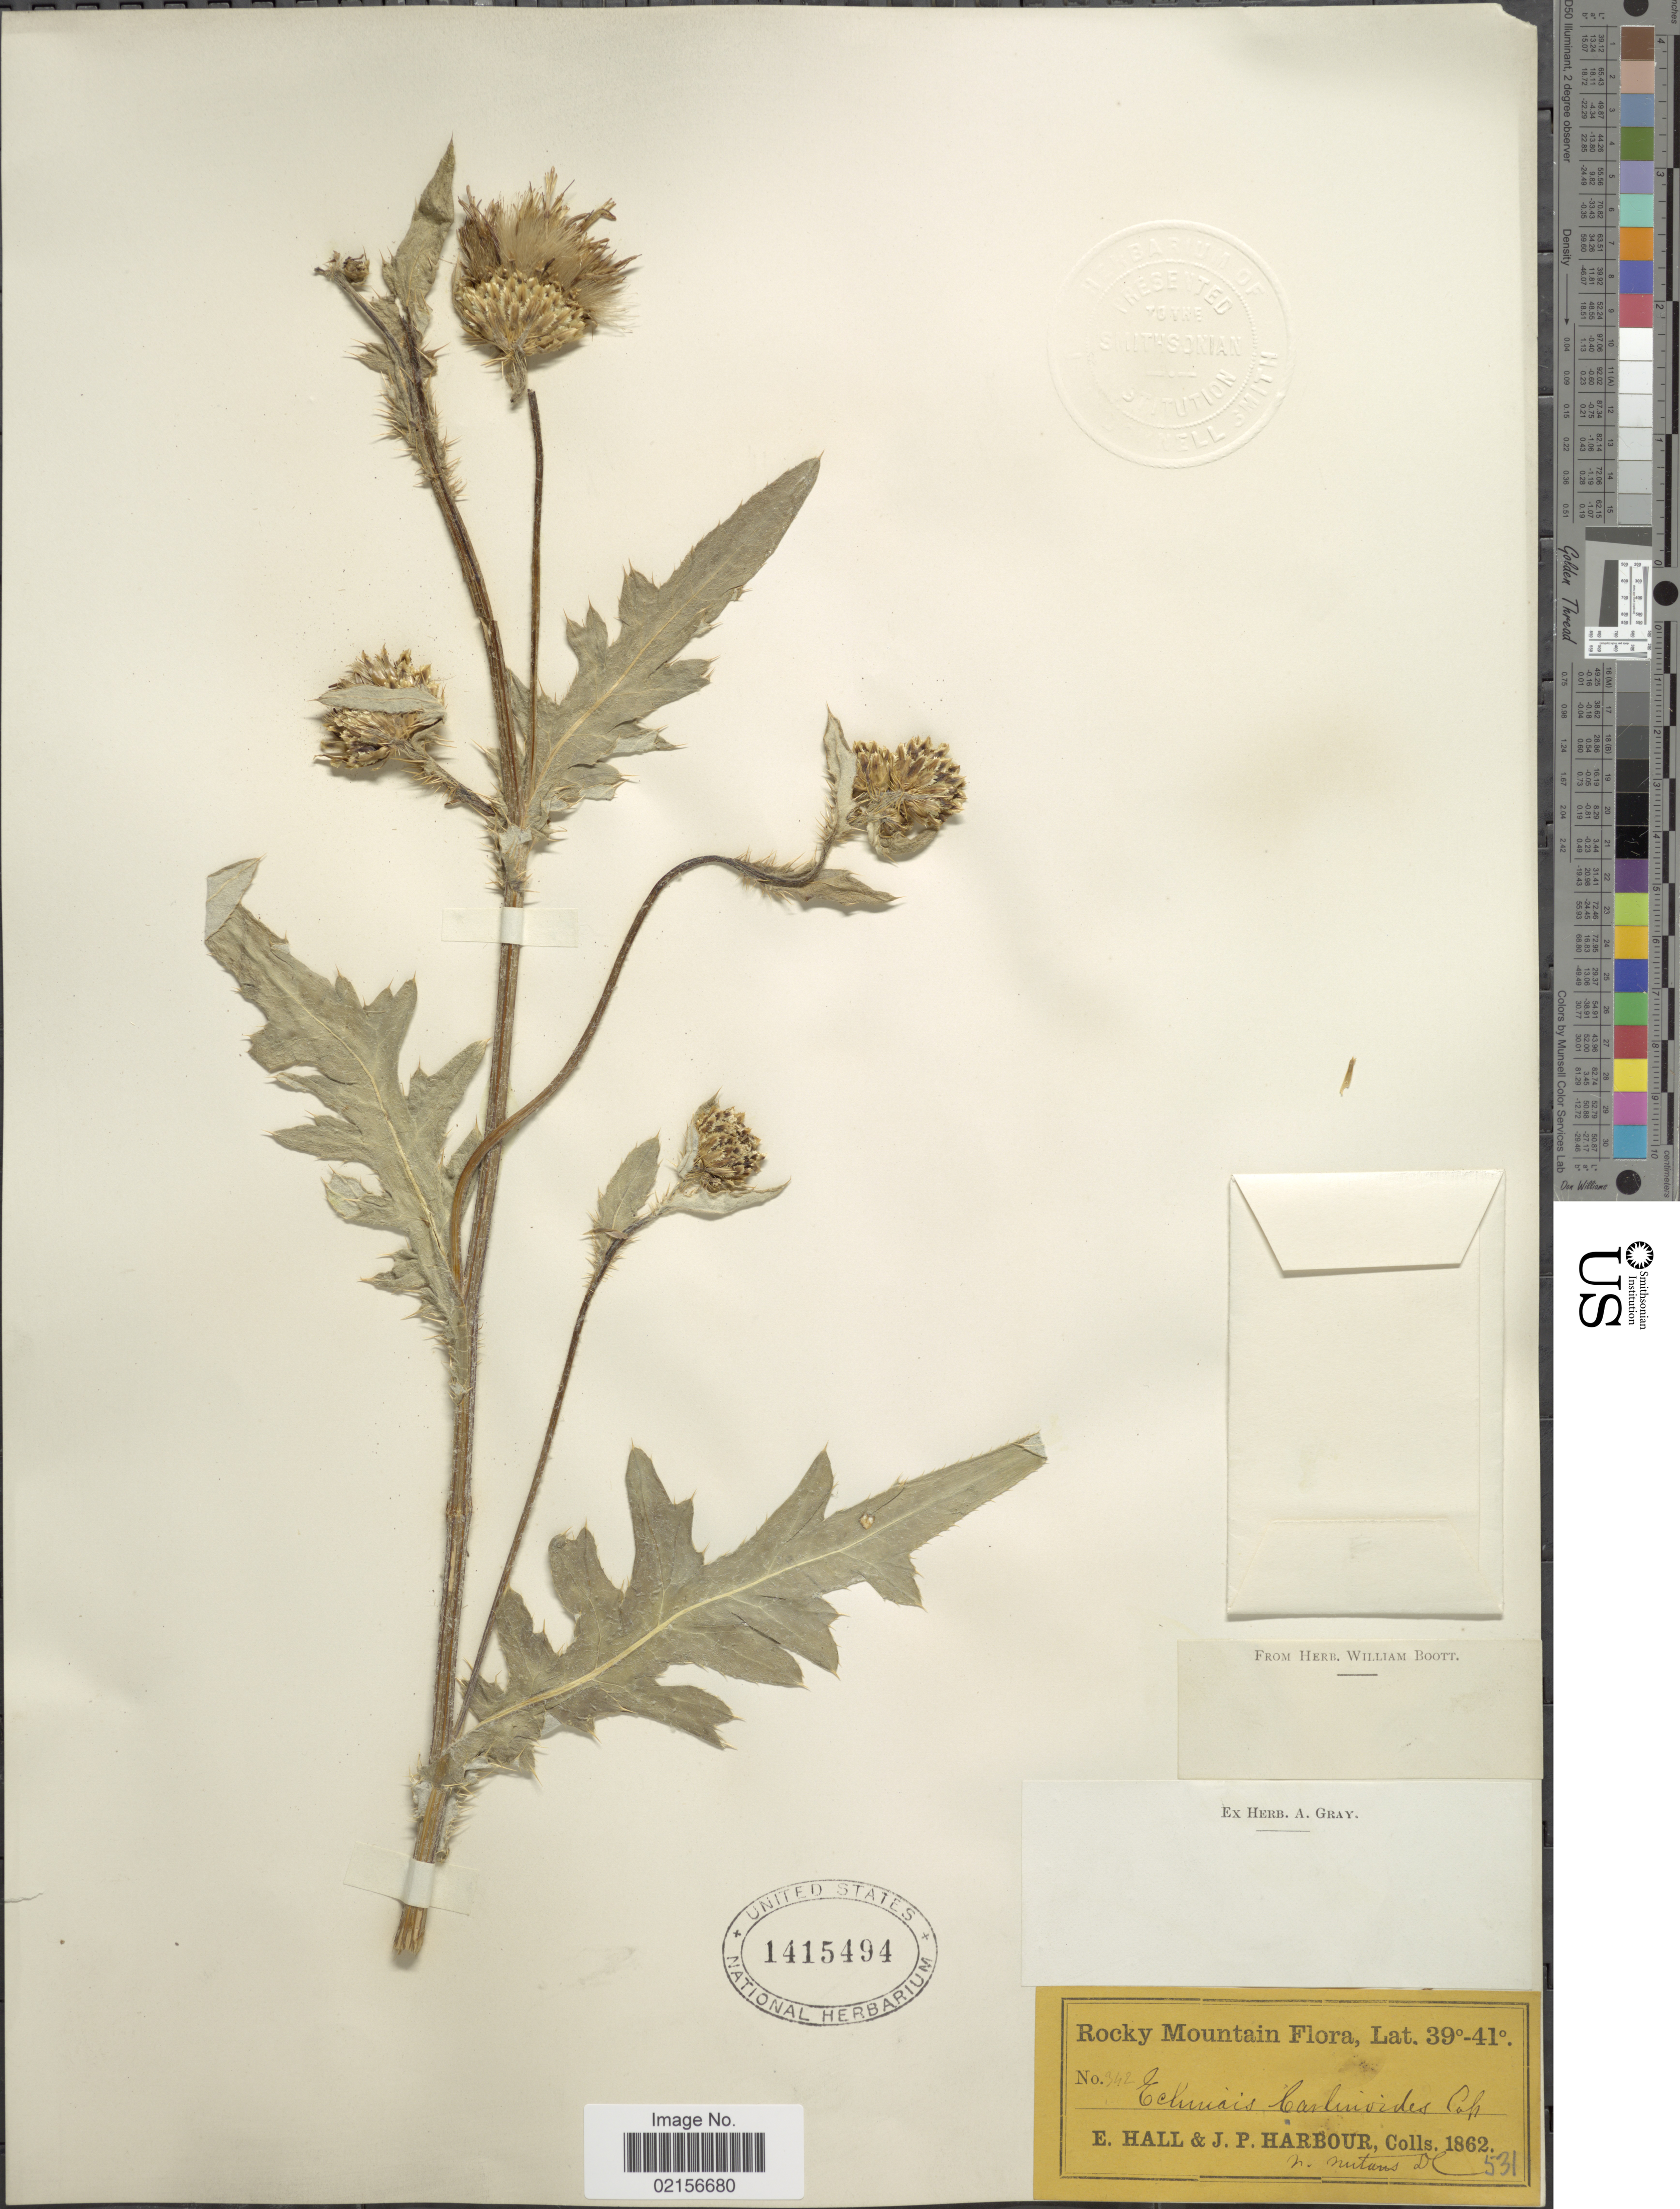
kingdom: Plantae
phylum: Tracheophyta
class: Magnoliopsida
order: Asterales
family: Asteraceae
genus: Cirsium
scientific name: Cirsium scariosum var. americanum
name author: (A. Gray) D.J. Keil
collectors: E. Hall & J. Harbour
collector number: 342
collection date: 1862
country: United States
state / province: Colorado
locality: Rocky Mtns.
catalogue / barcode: US 1415494